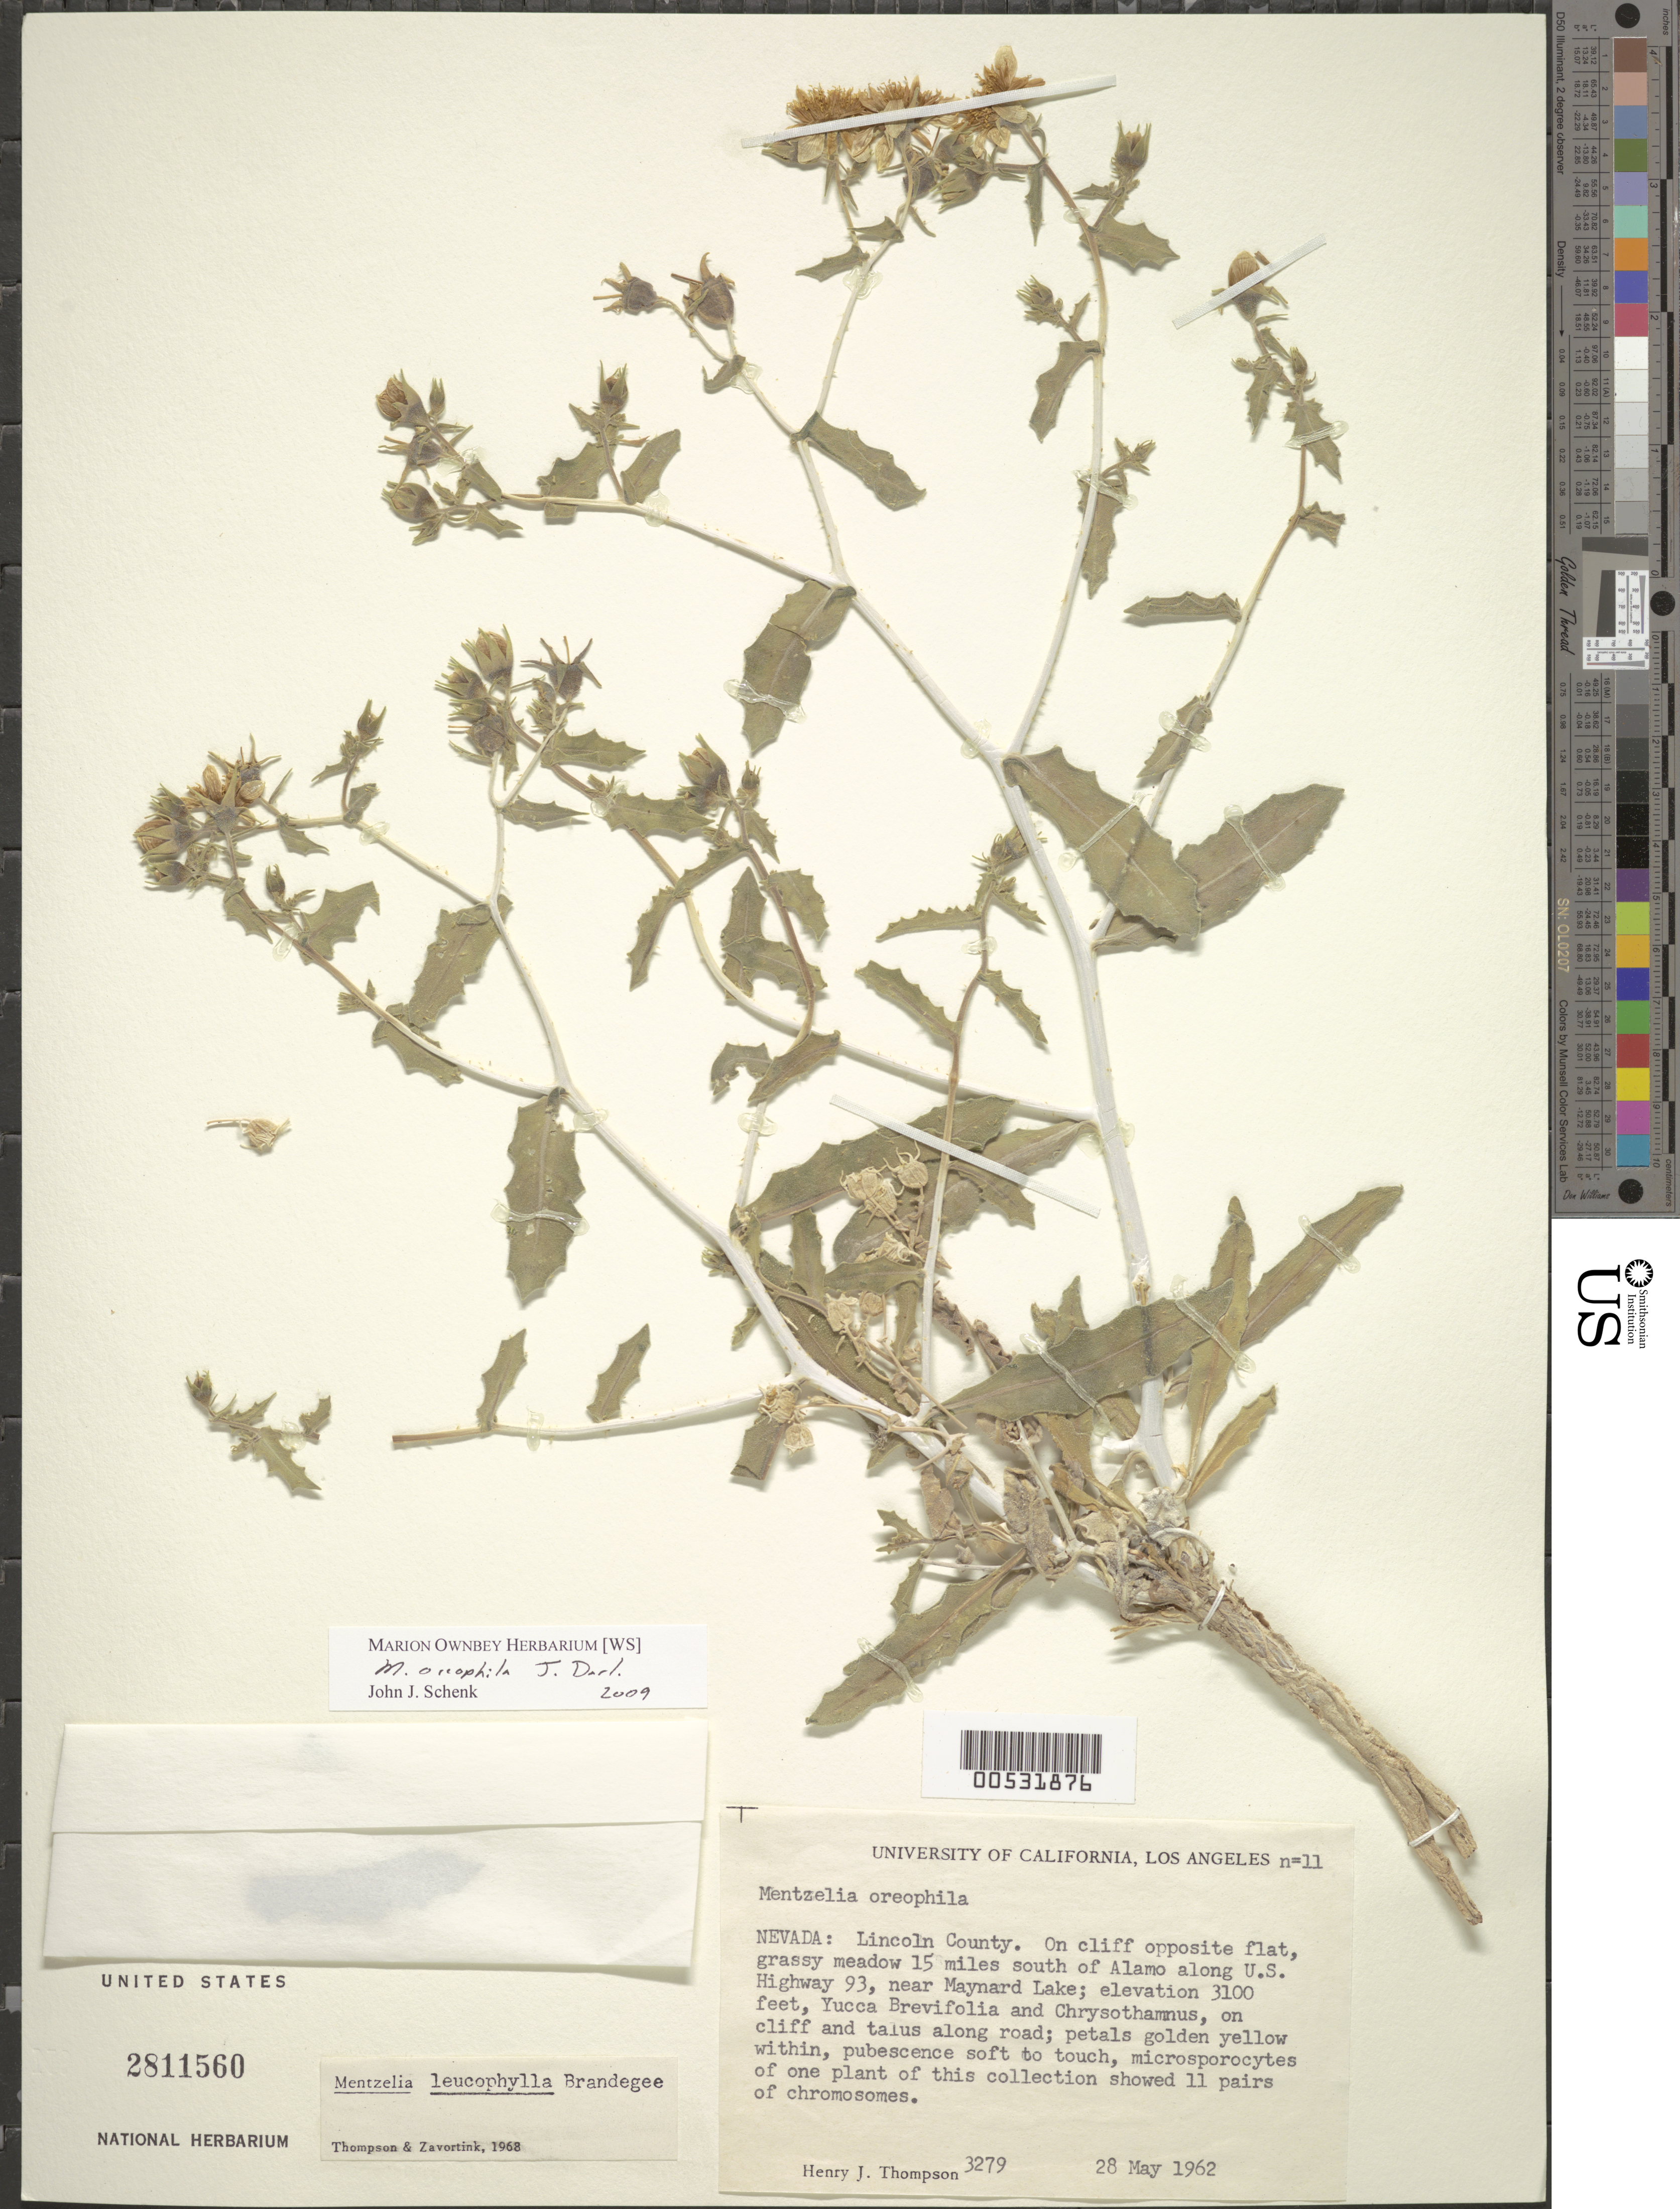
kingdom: Plantae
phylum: Tracheophyta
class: Magnoliopsida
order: Cornales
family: Loasaceae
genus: Mentzelia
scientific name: Mentzelia leucophylla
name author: Brandegee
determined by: Thompson, H. J.; Zavortink, J. E.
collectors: H. J. Thompson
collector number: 3279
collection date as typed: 28 May 1962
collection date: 1962-05-28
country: United States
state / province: Nevada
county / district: Lincoln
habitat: On cliff.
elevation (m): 944.8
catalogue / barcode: US 2811560